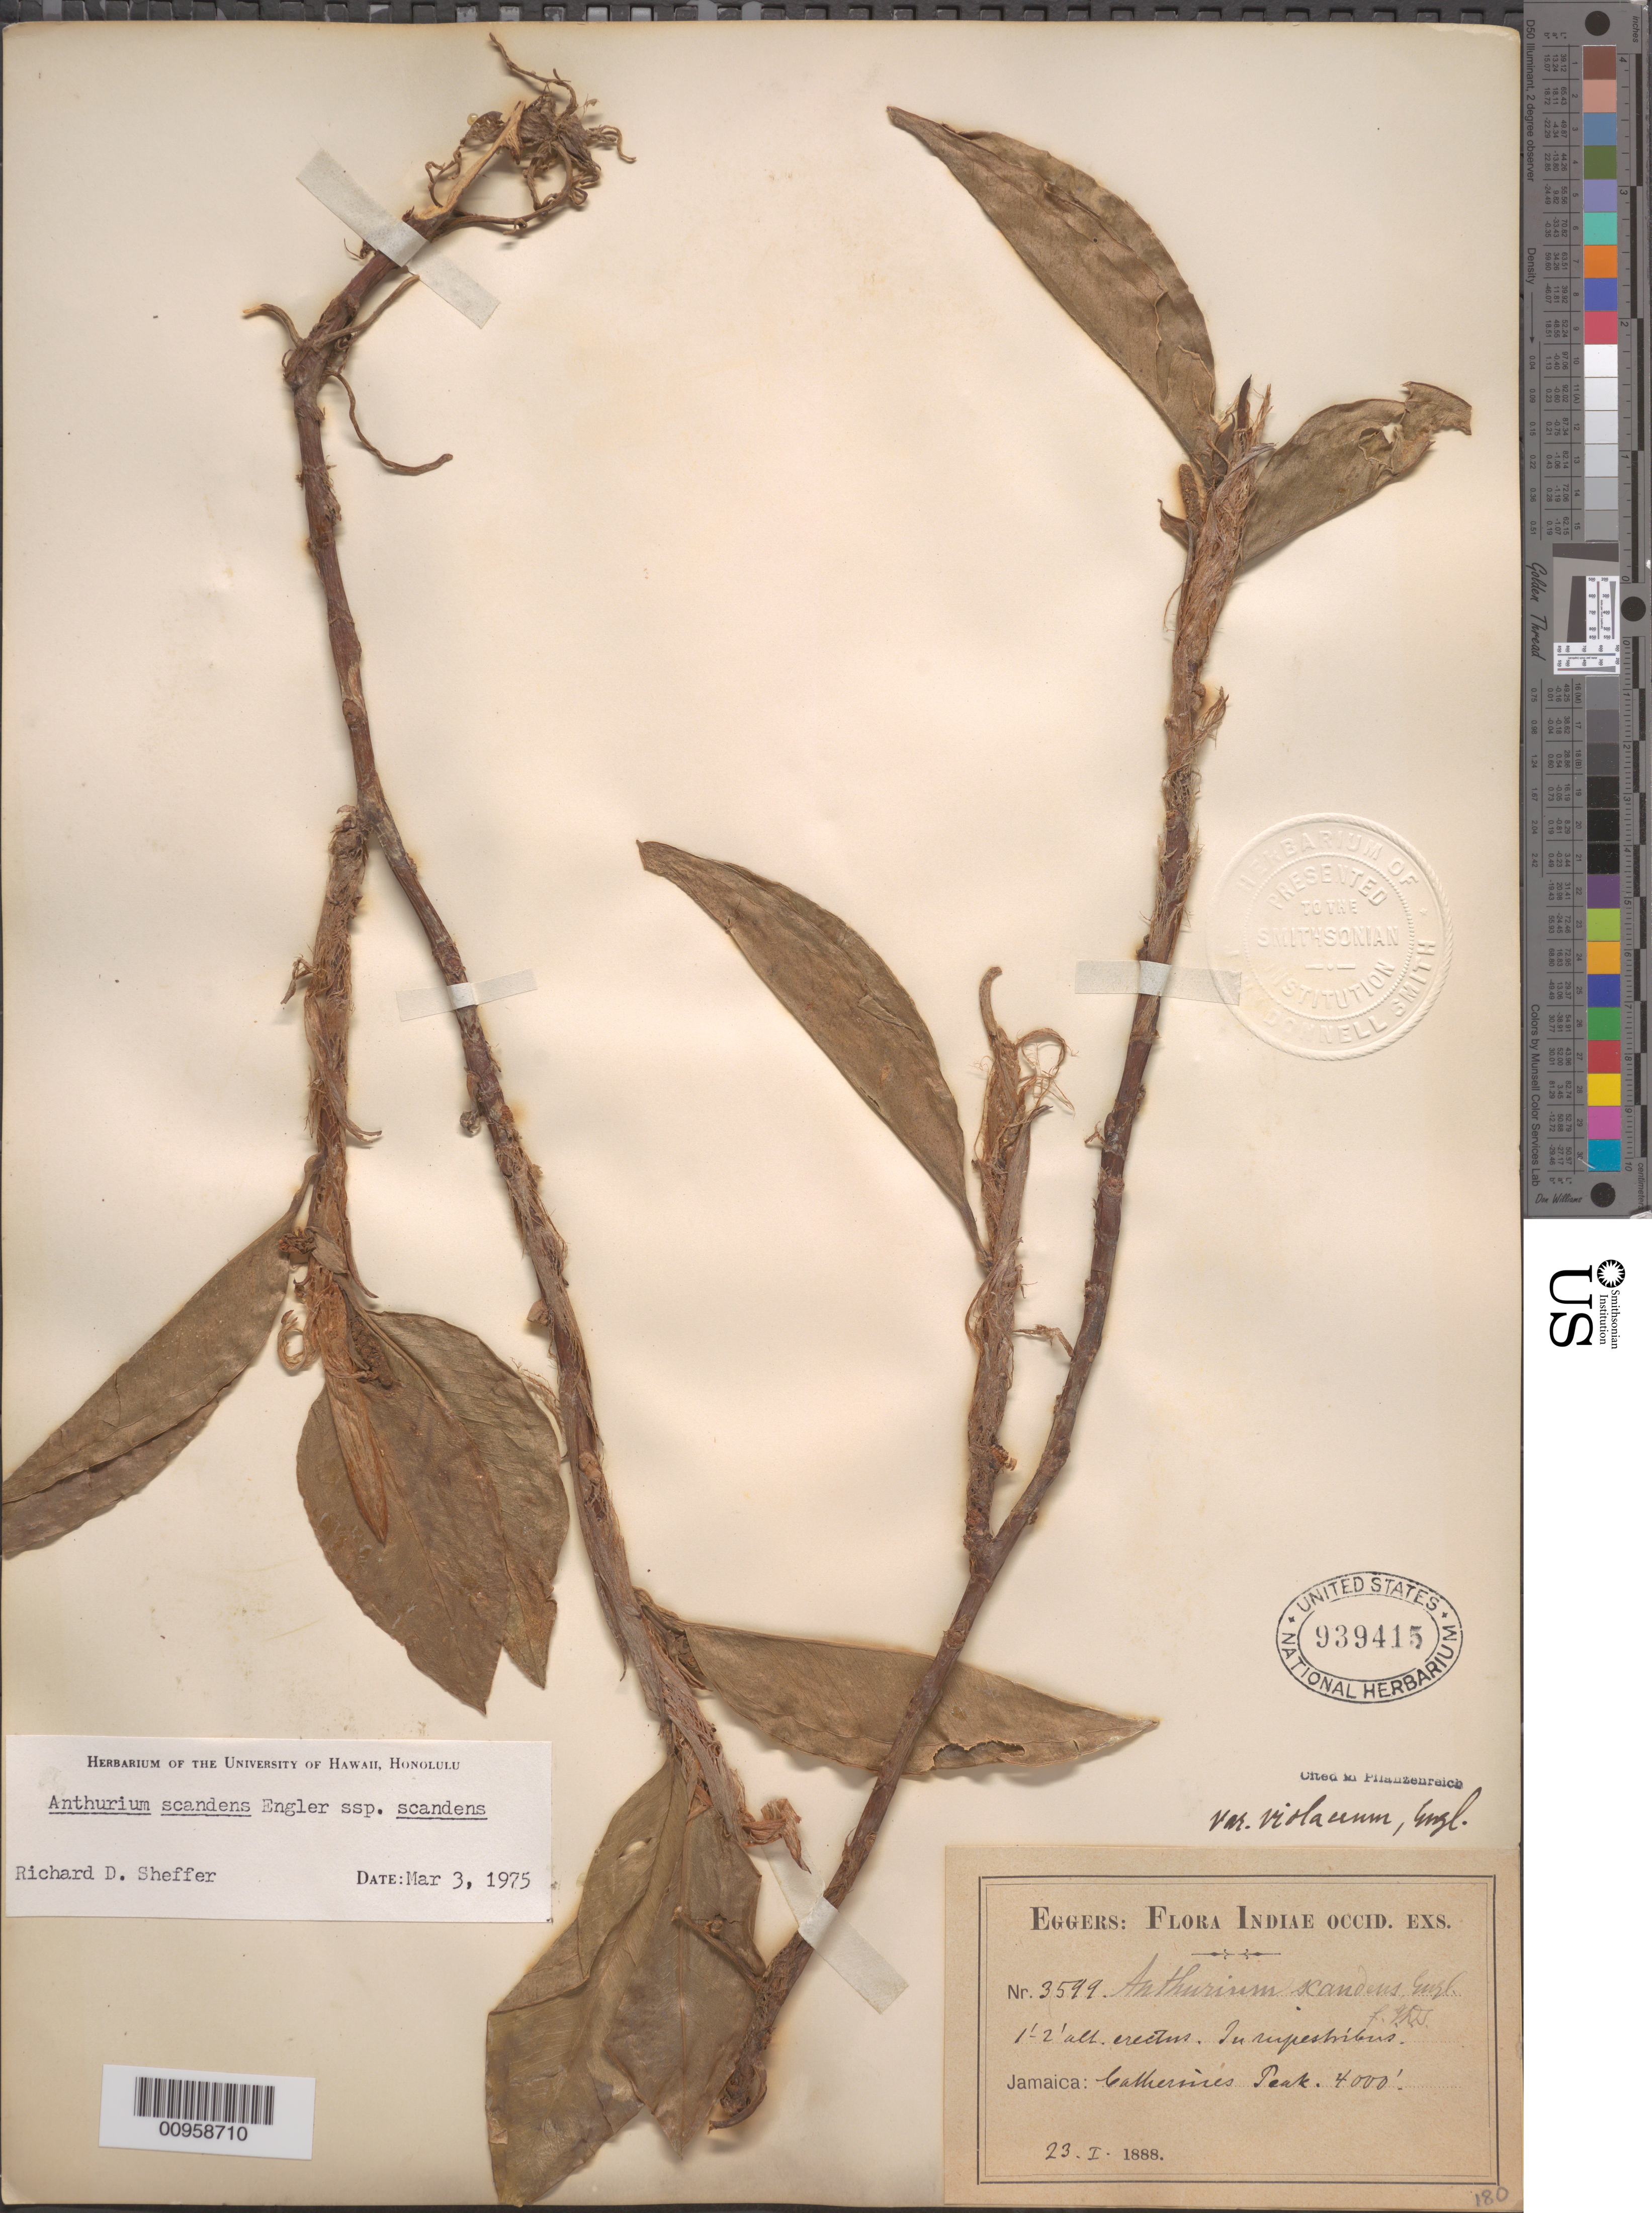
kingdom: Plantae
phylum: Tracheophyta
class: Liliopsida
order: Alismatales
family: Araceae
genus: Anthurium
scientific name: Anthurium scandens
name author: (Aubl.) Engl.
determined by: Sheffer, R. D.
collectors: H. F. A. von Eggers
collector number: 3599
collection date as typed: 23 Jan 1888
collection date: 1888-01-23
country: Jamaica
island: Jamaica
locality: Catherines Peak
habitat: "in rupestribus"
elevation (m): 1219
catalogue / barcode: US 939415